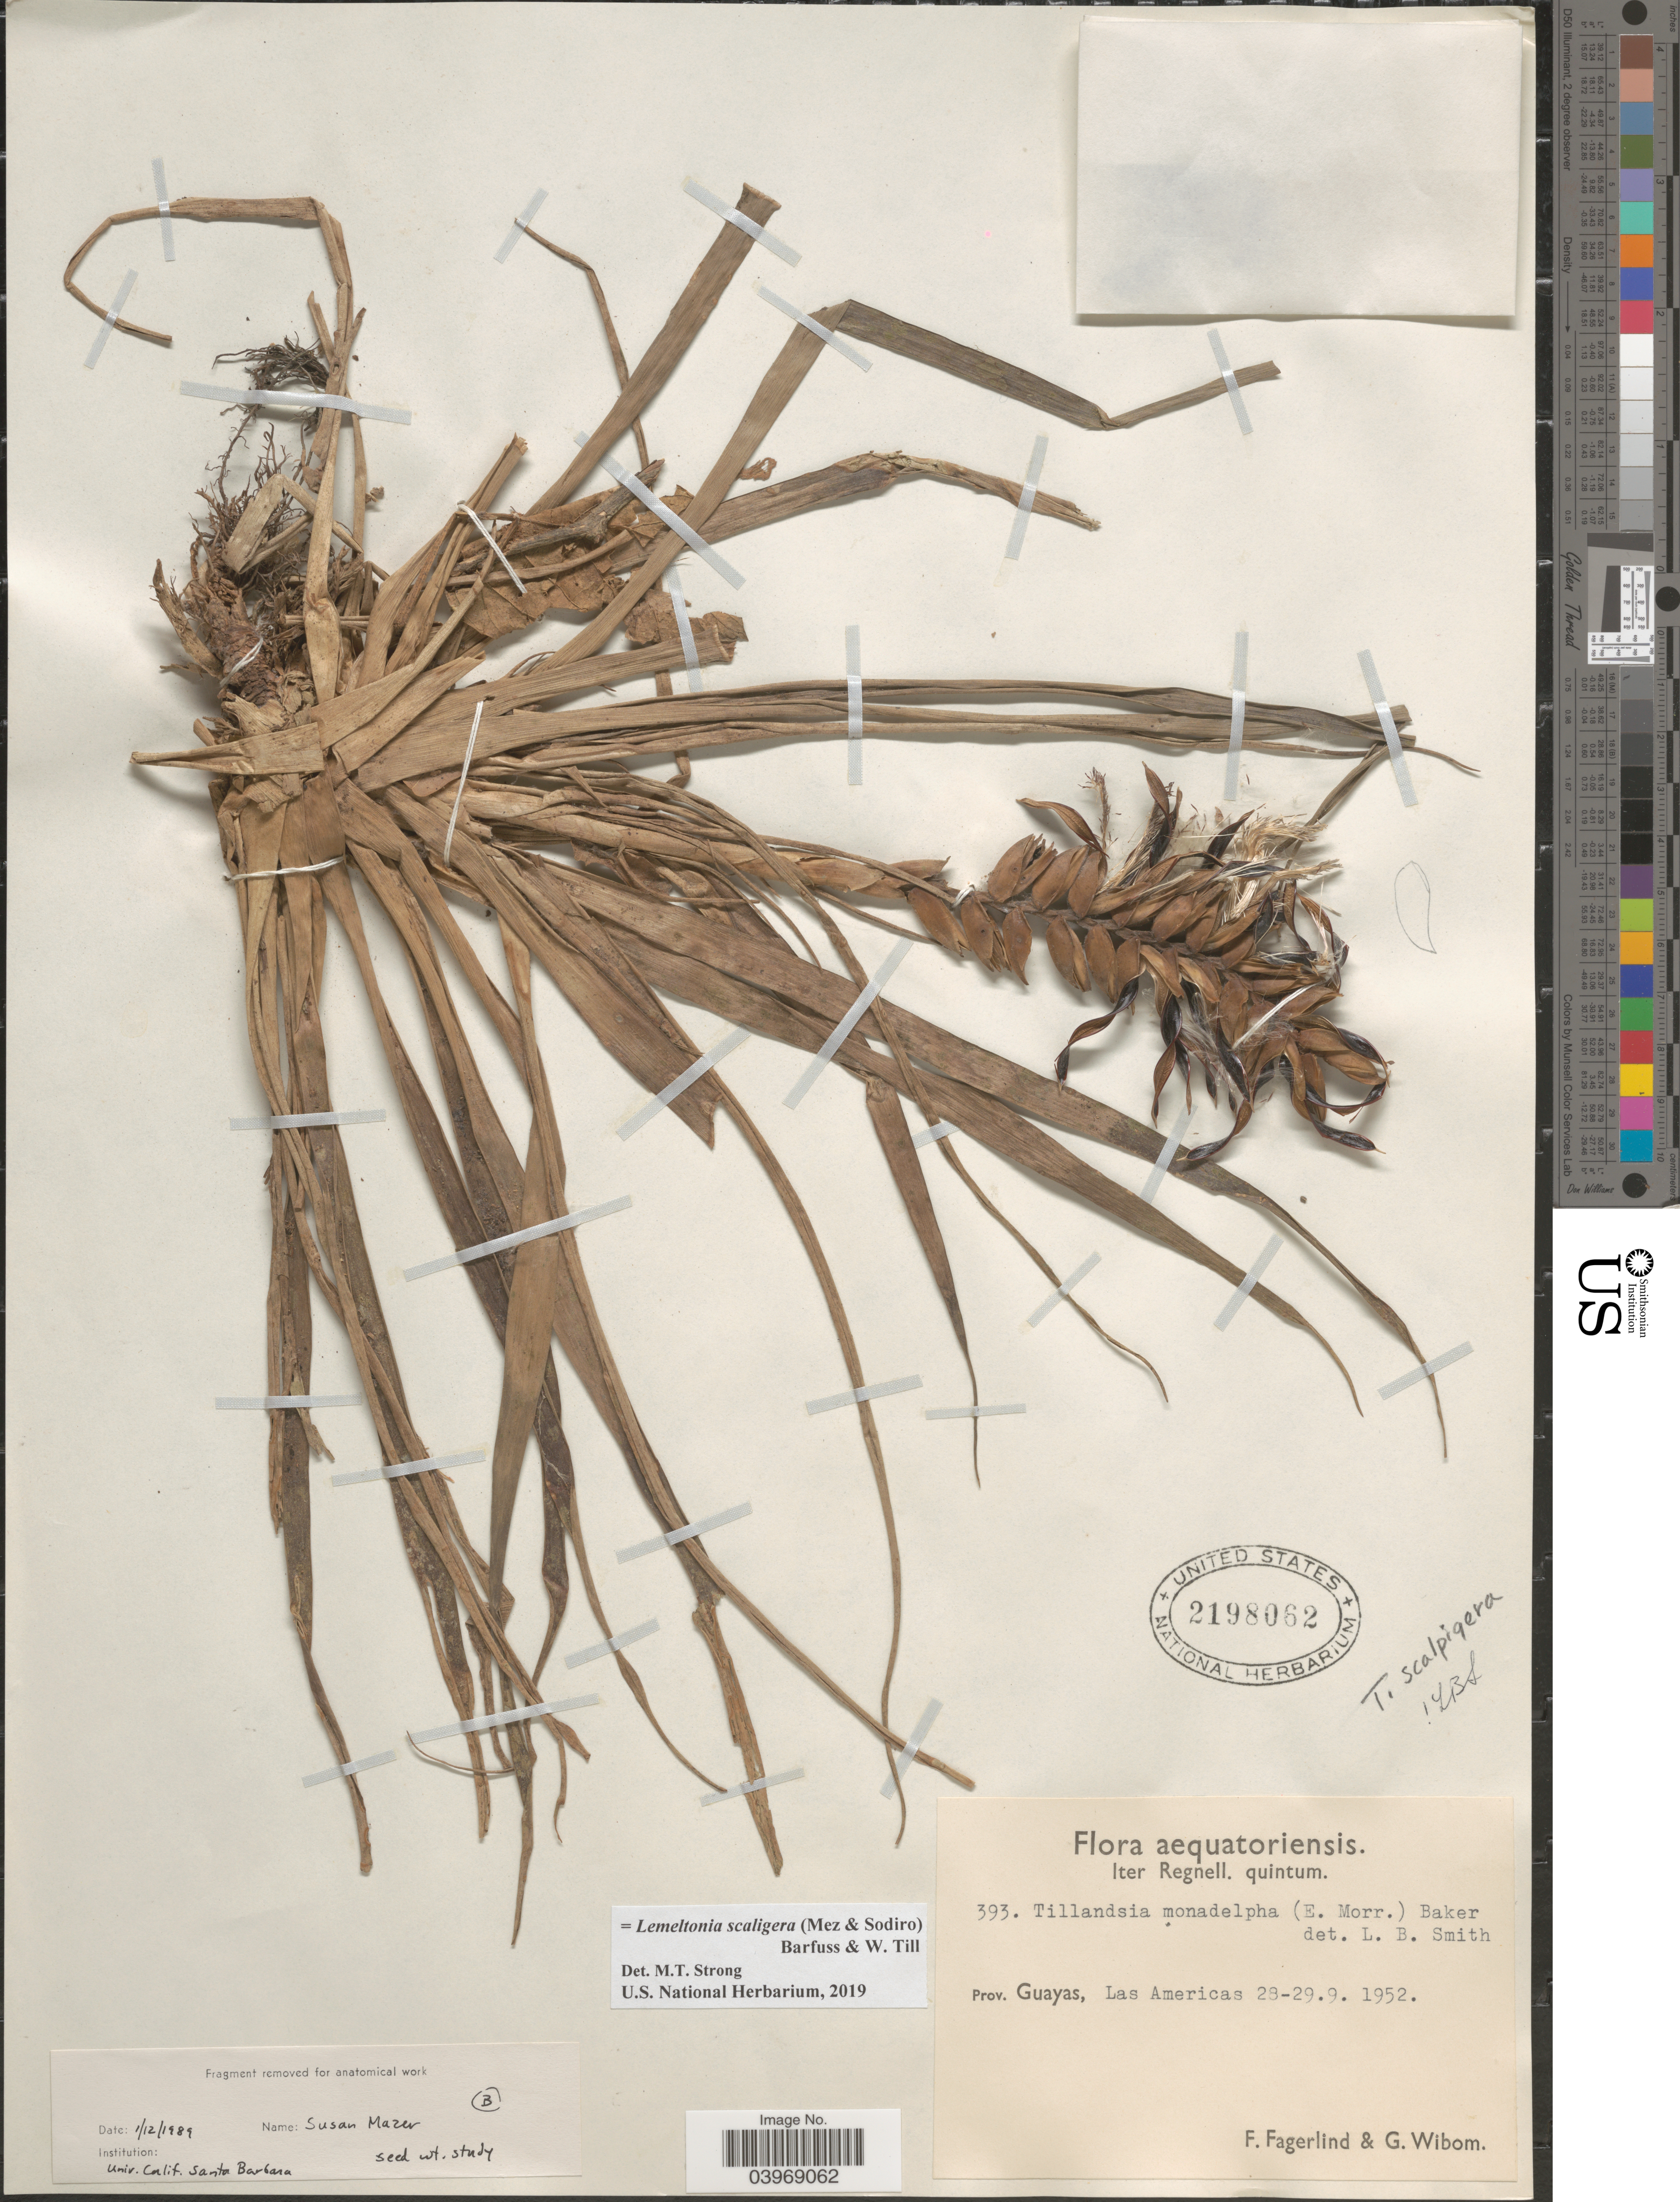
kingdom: Plantae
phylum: Tracheophyta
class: Liliopsida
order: Poales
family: Bromeliaceae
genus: Lemeltonia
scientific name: Lemeltonia scaligera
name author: (Mez & Sodiro) Barfuss & W. Till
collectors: F. Fagerlind & G. Wibom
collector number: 393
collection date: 1952-09-28/1952-09-29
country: Ecuador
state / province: Guayas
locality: Las Americas.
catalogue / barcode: US 2198062